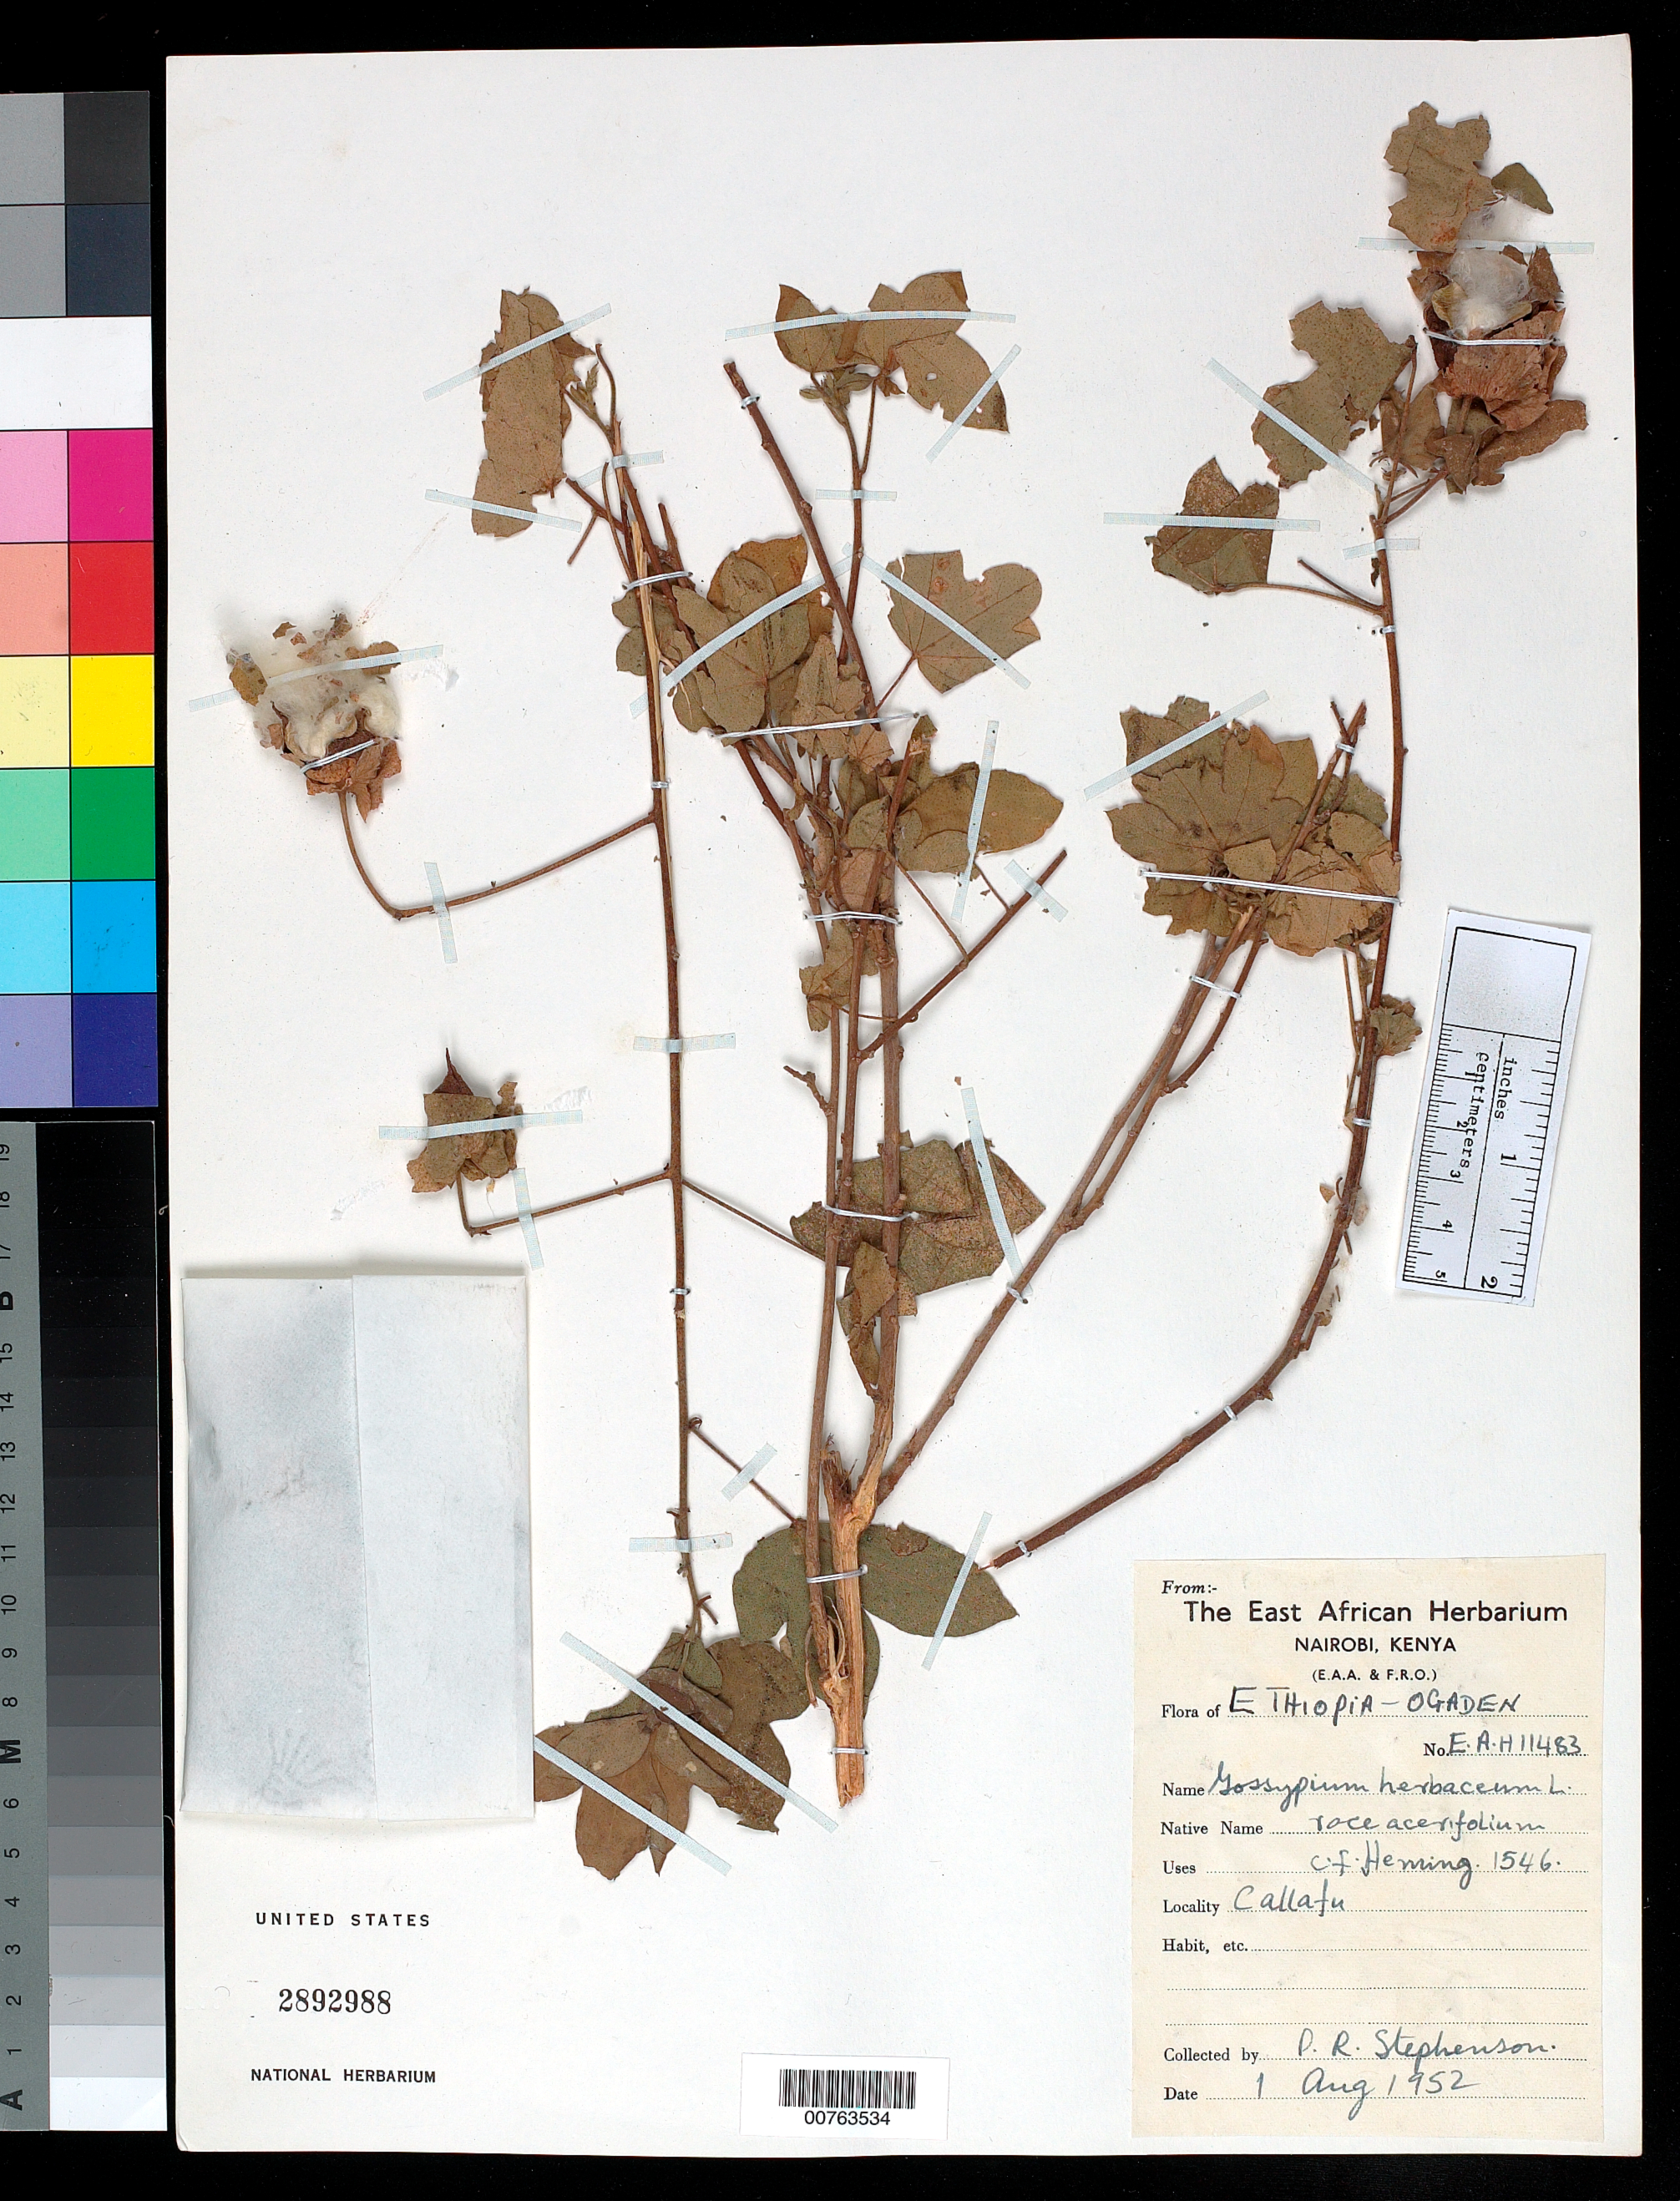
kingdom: Plantae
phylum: Tracheophyta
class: Magnoliopsida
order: Malvales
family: Malvaceae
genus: Gossypium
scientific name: Gossypium herbaceum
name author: L.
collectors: P. R. Stephenson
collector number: E.A.H. 11483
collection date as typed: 01 Aug 1952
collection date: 1952-08-01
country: Ethiopia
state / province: Harari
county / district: Ogaden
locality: Callafu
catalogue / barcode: US 2892988